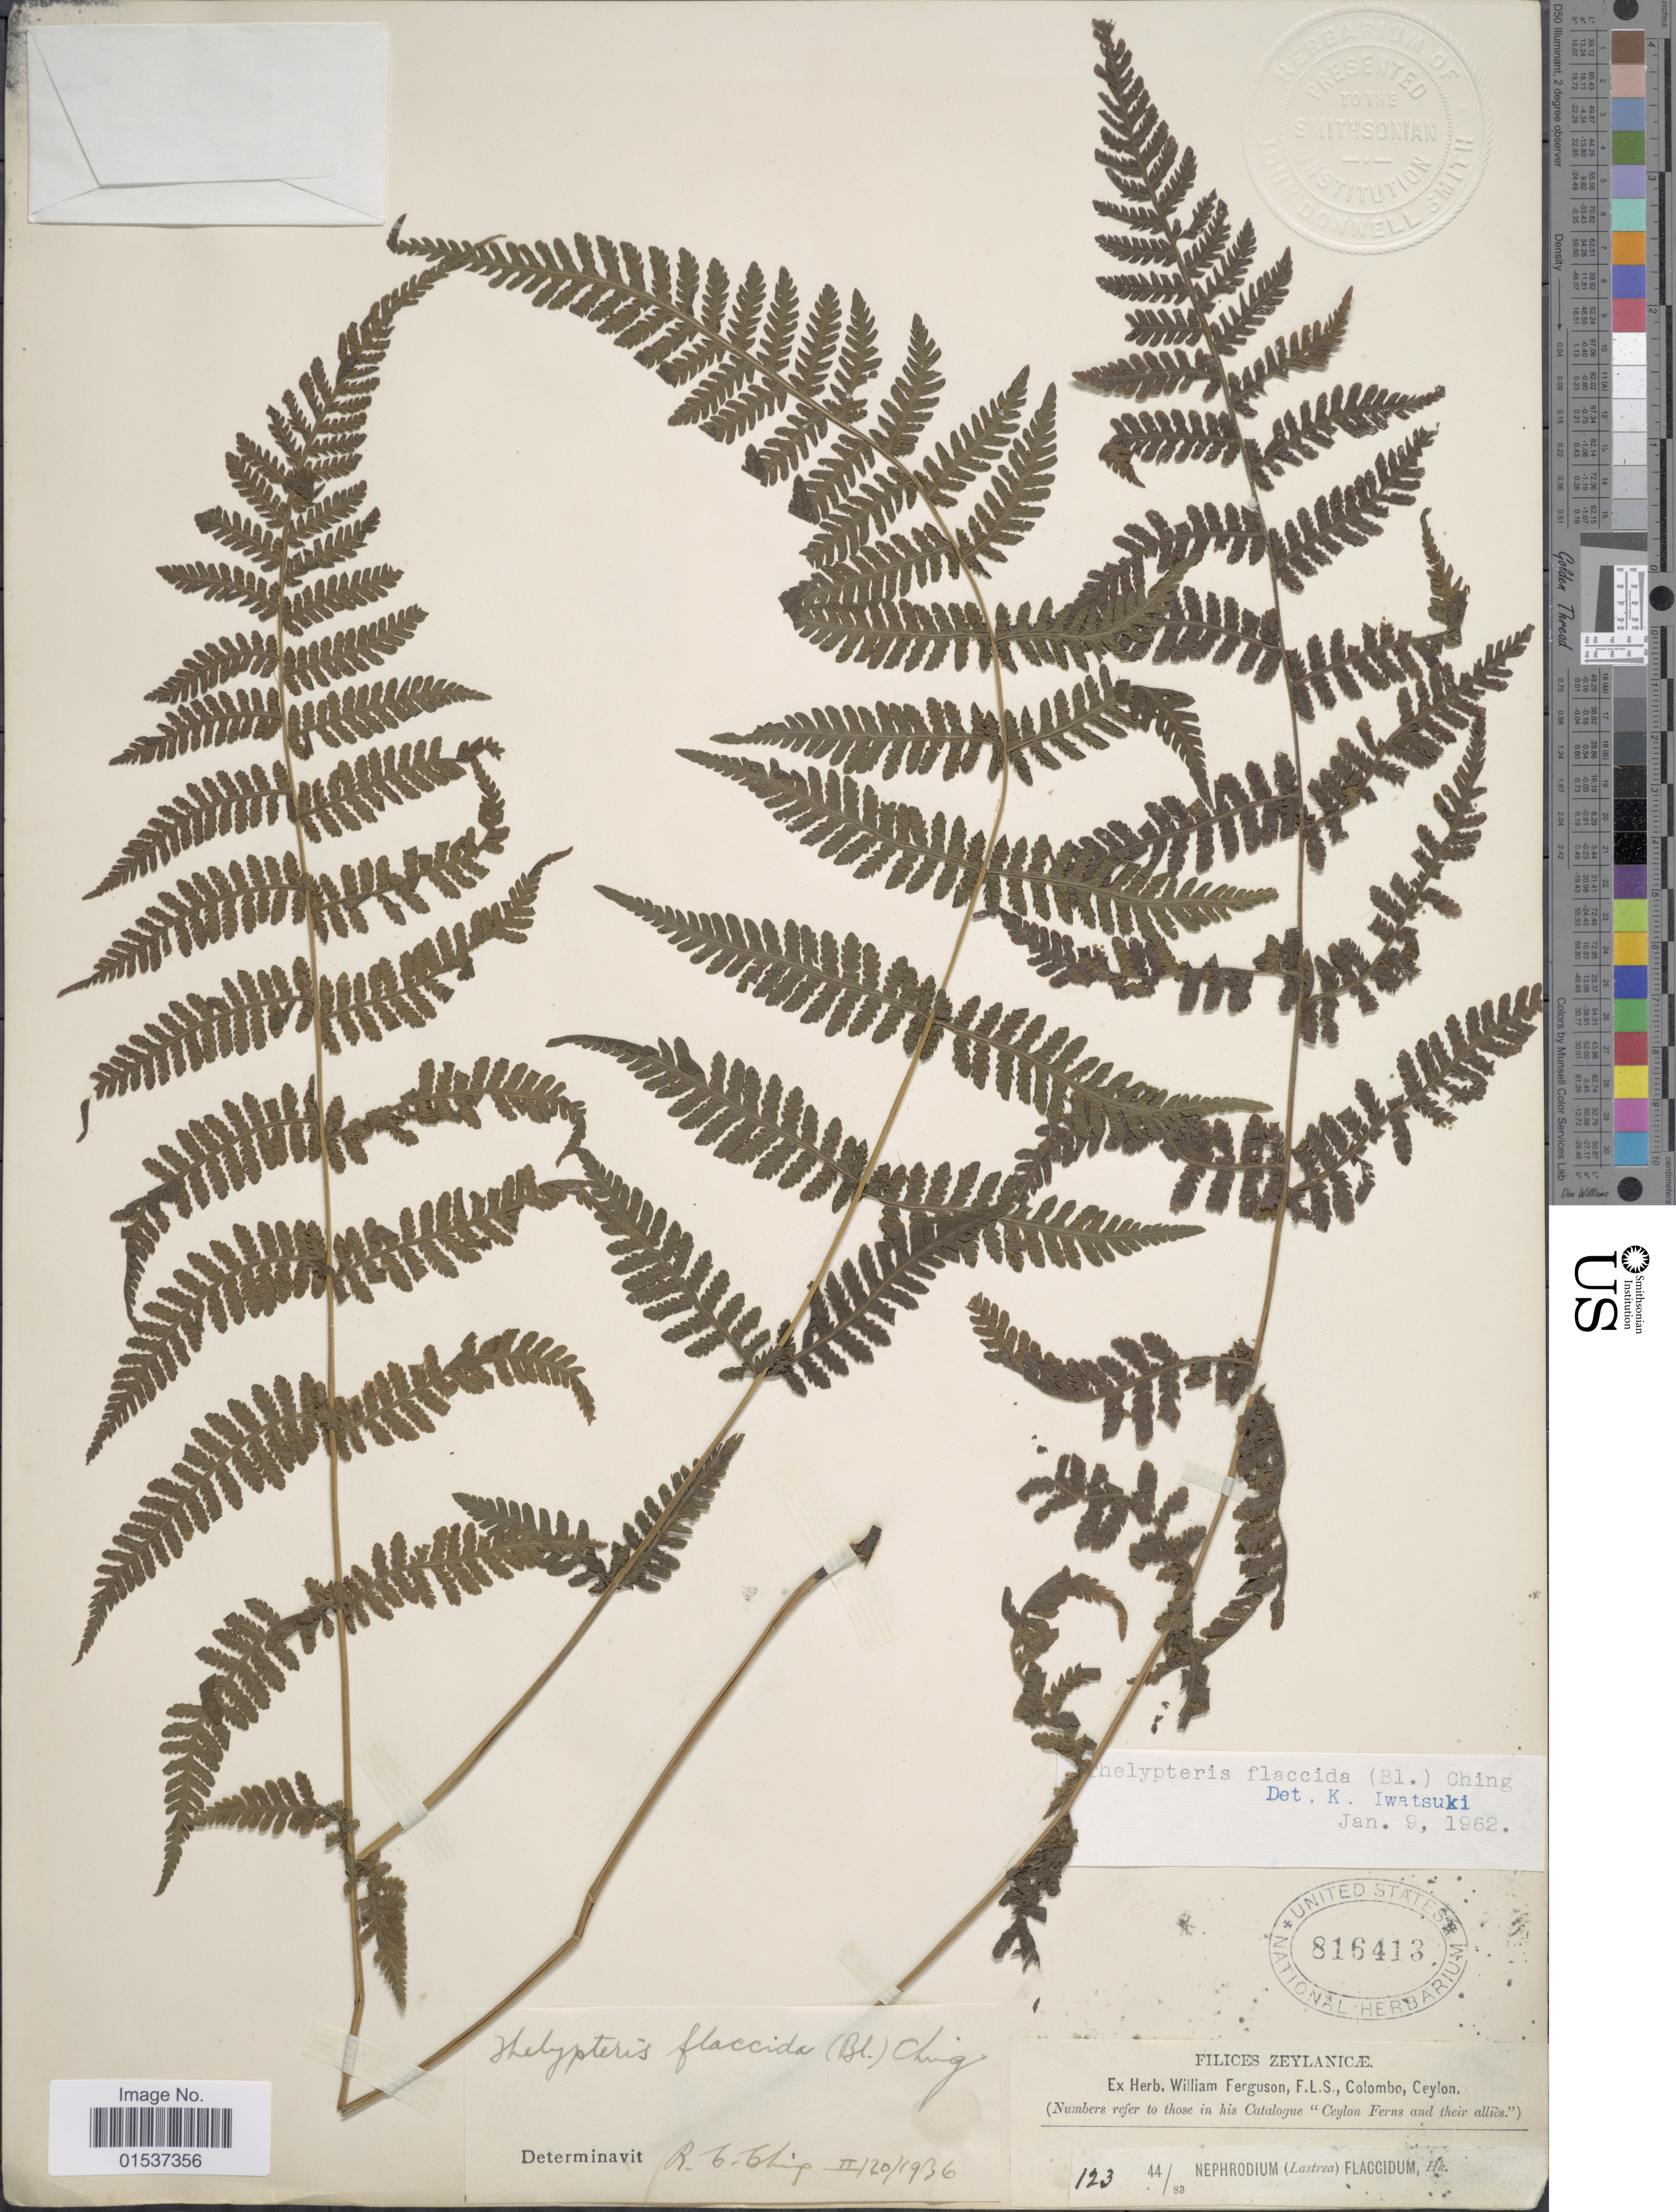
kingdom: Plantae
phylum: Tracheophyta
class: Polypodiopsida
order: Polypodiales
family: Thelypteridaceae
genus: Metathelypteris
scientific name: Metathelypteris flaccida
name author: (Blume) Ching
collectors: ex herb. W. Ferguson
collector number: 123*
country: Sri Lanka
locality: Zeylanicae, Ceylon.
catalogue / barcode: US 816413